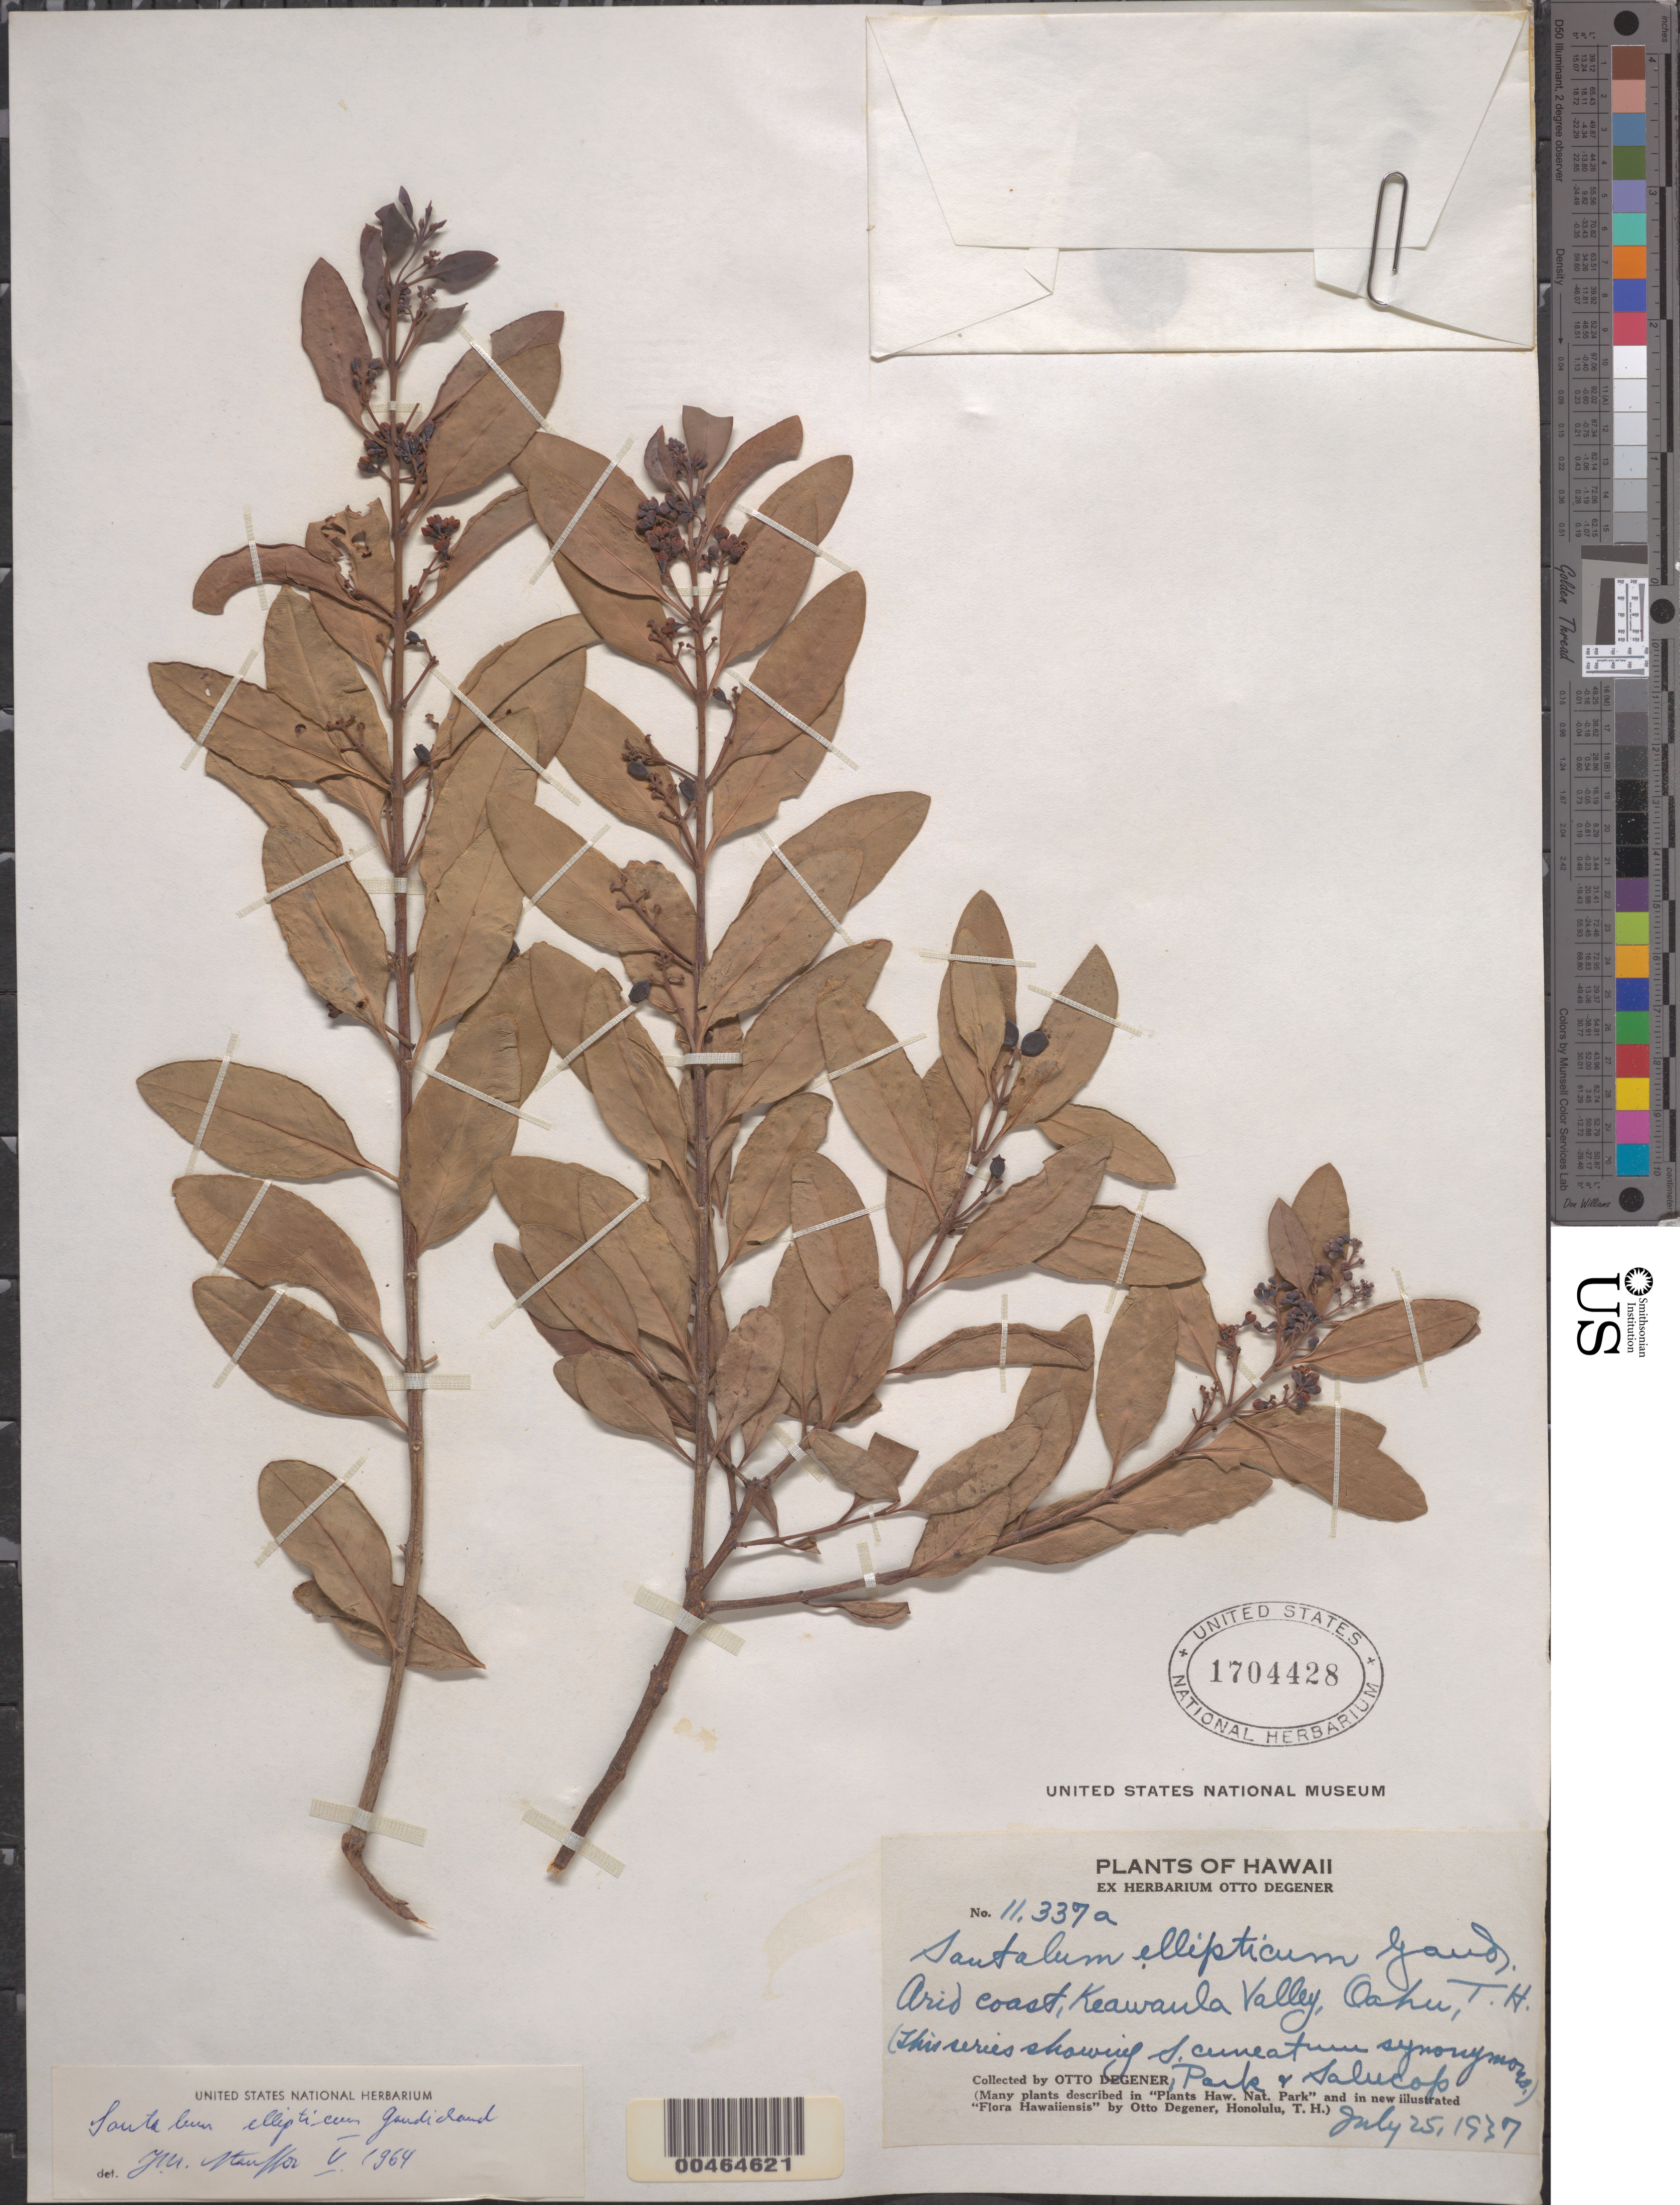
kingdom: Plantae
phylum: Tracheophyta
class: Magnoliopsida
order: Santalales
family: Santalaceae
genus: Santalum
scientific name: Santalum ellipticum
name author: Gaudich.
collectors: O. Degener, Park & -- Salucop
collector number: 11337a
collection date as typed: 25 Jul 1937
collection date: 1937-07-25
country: United States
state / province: Hawaii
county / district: Honolulu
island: Oahu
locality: Keawaula Valley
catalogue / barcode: US 1704428